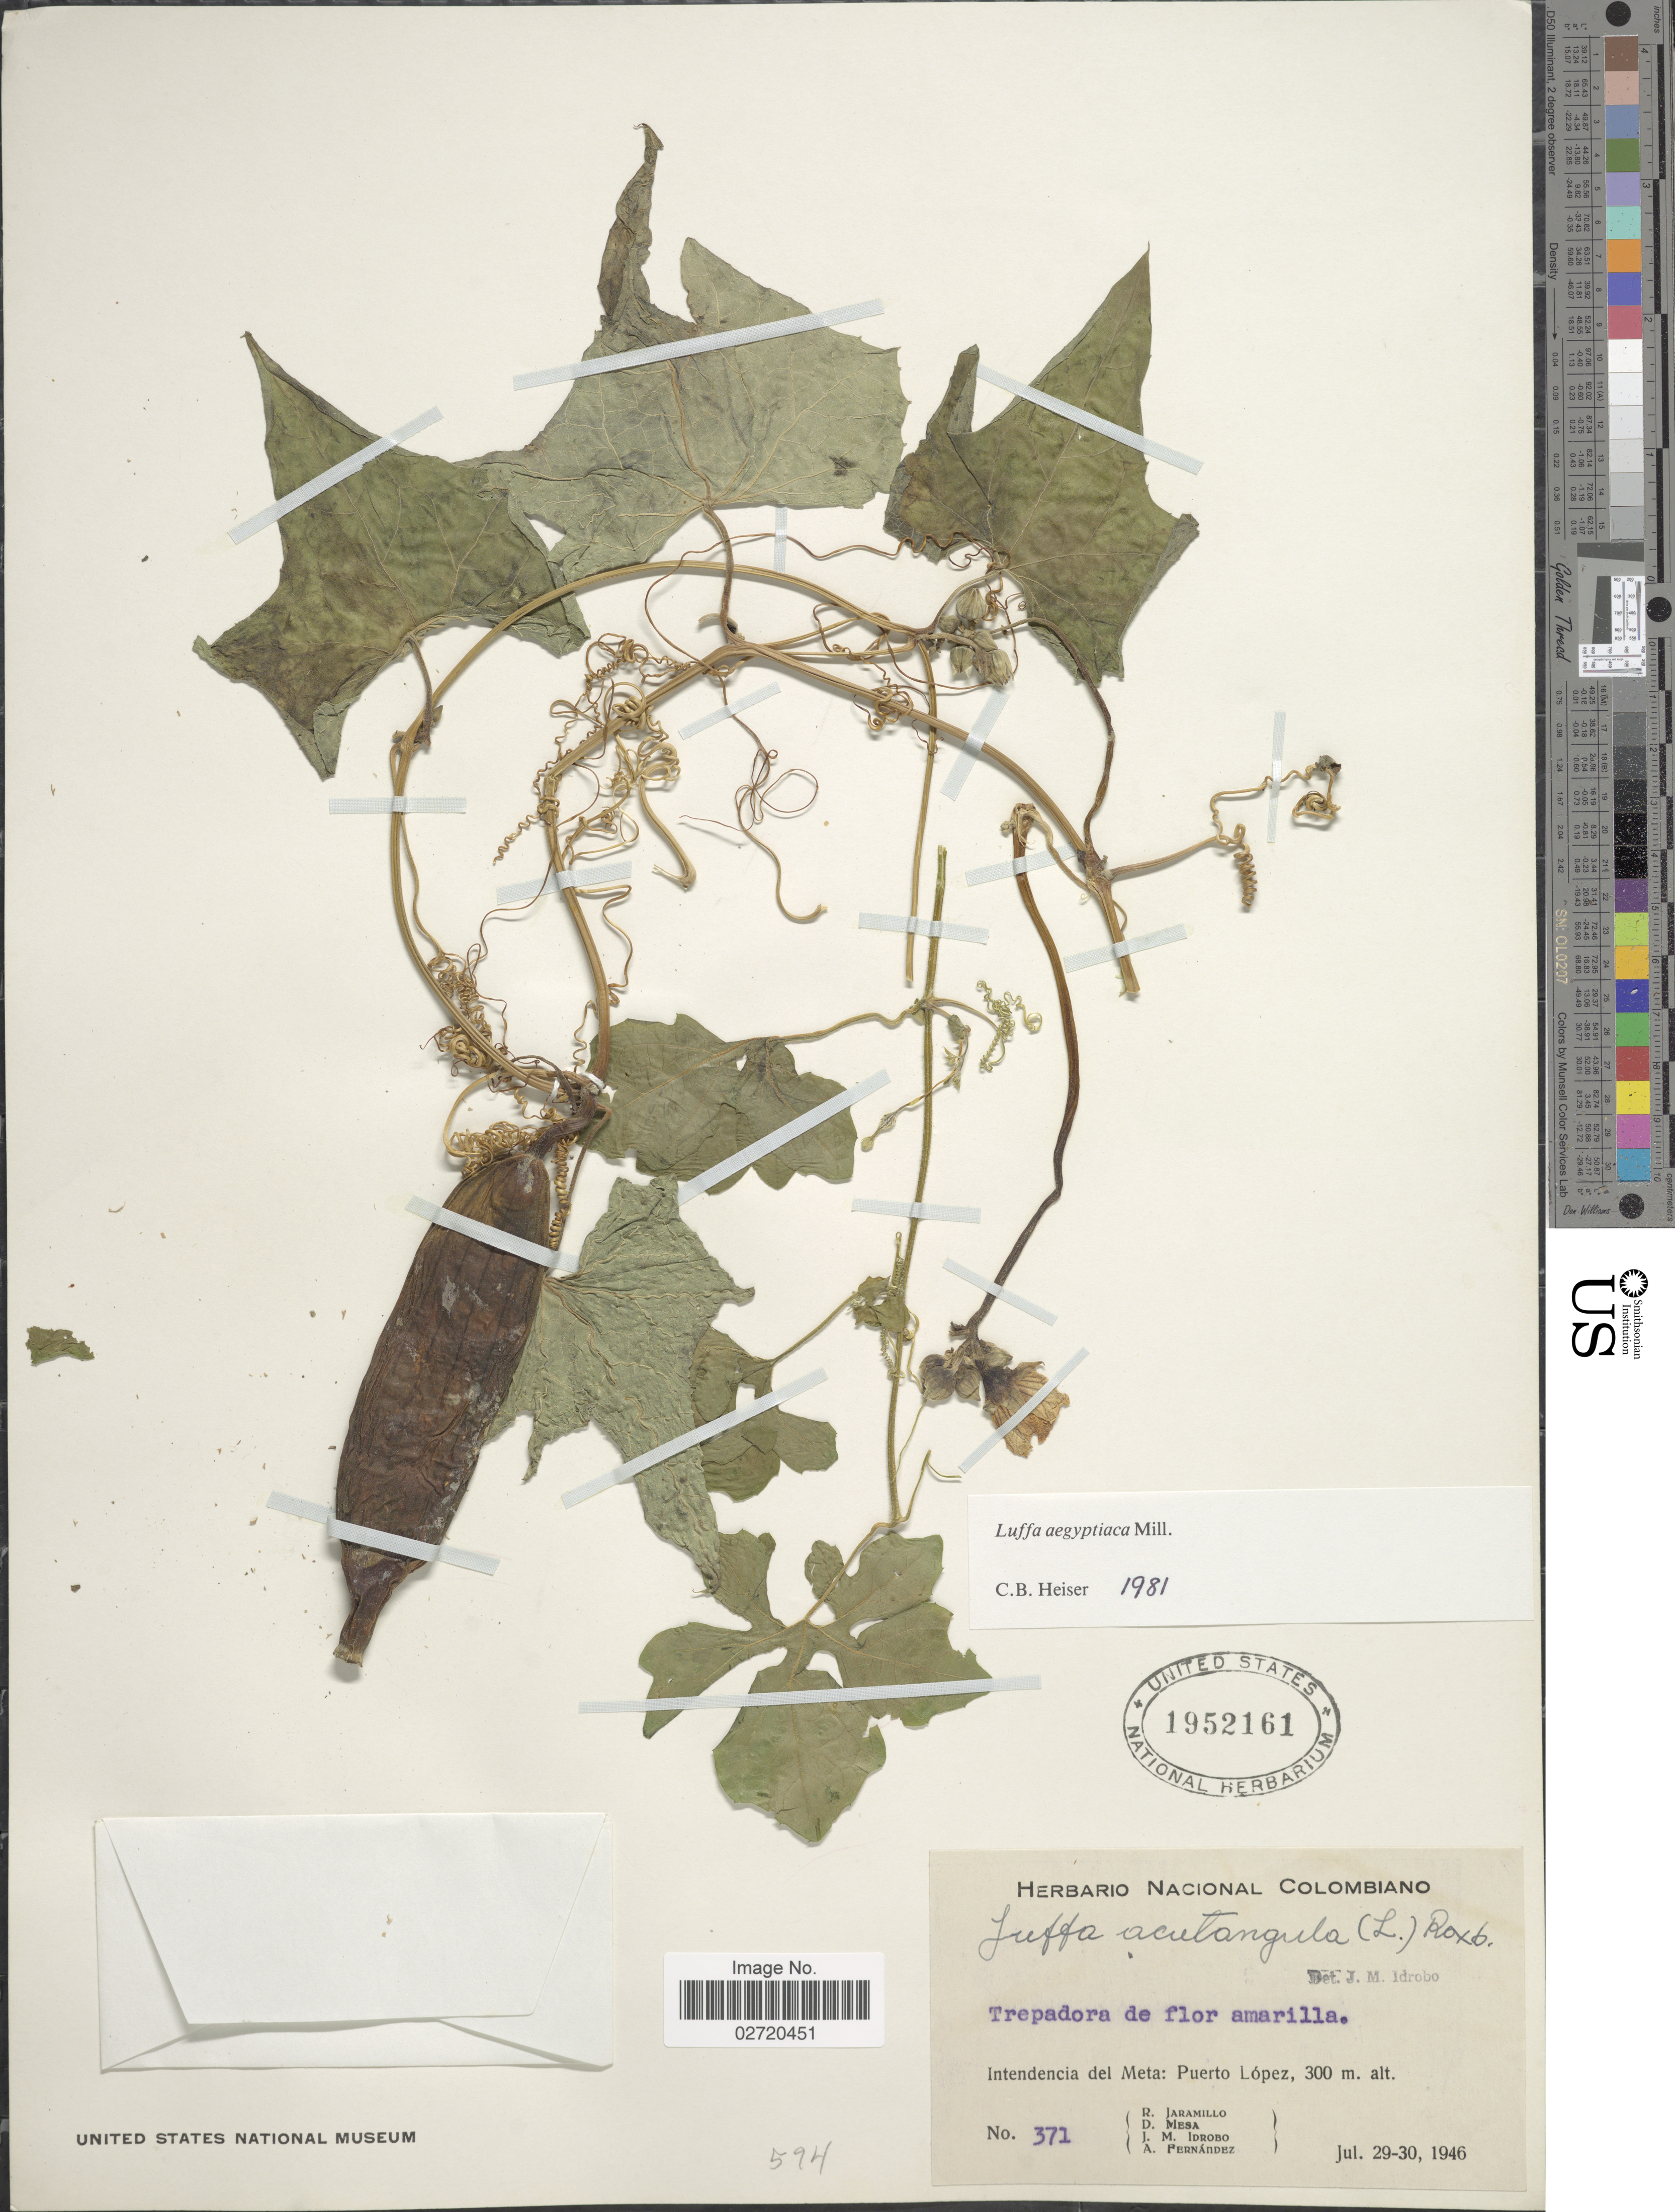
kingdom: Plantae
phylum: Tracheophyta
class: Magnoliopsida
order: Cucurbitales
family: Cucurbitaceae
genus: Luffa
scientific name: Luffa aegyptiaca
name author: Mill.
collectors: R. Jaramillo M., D. Mesa, J. M. Idrobo & A. Fernández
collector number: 371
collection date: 1946-07-29/1946-07-30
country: Colombia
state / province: Meta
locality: Intendencia del Meta: Puerto Lopez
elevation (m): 300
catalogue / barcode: US 1952161